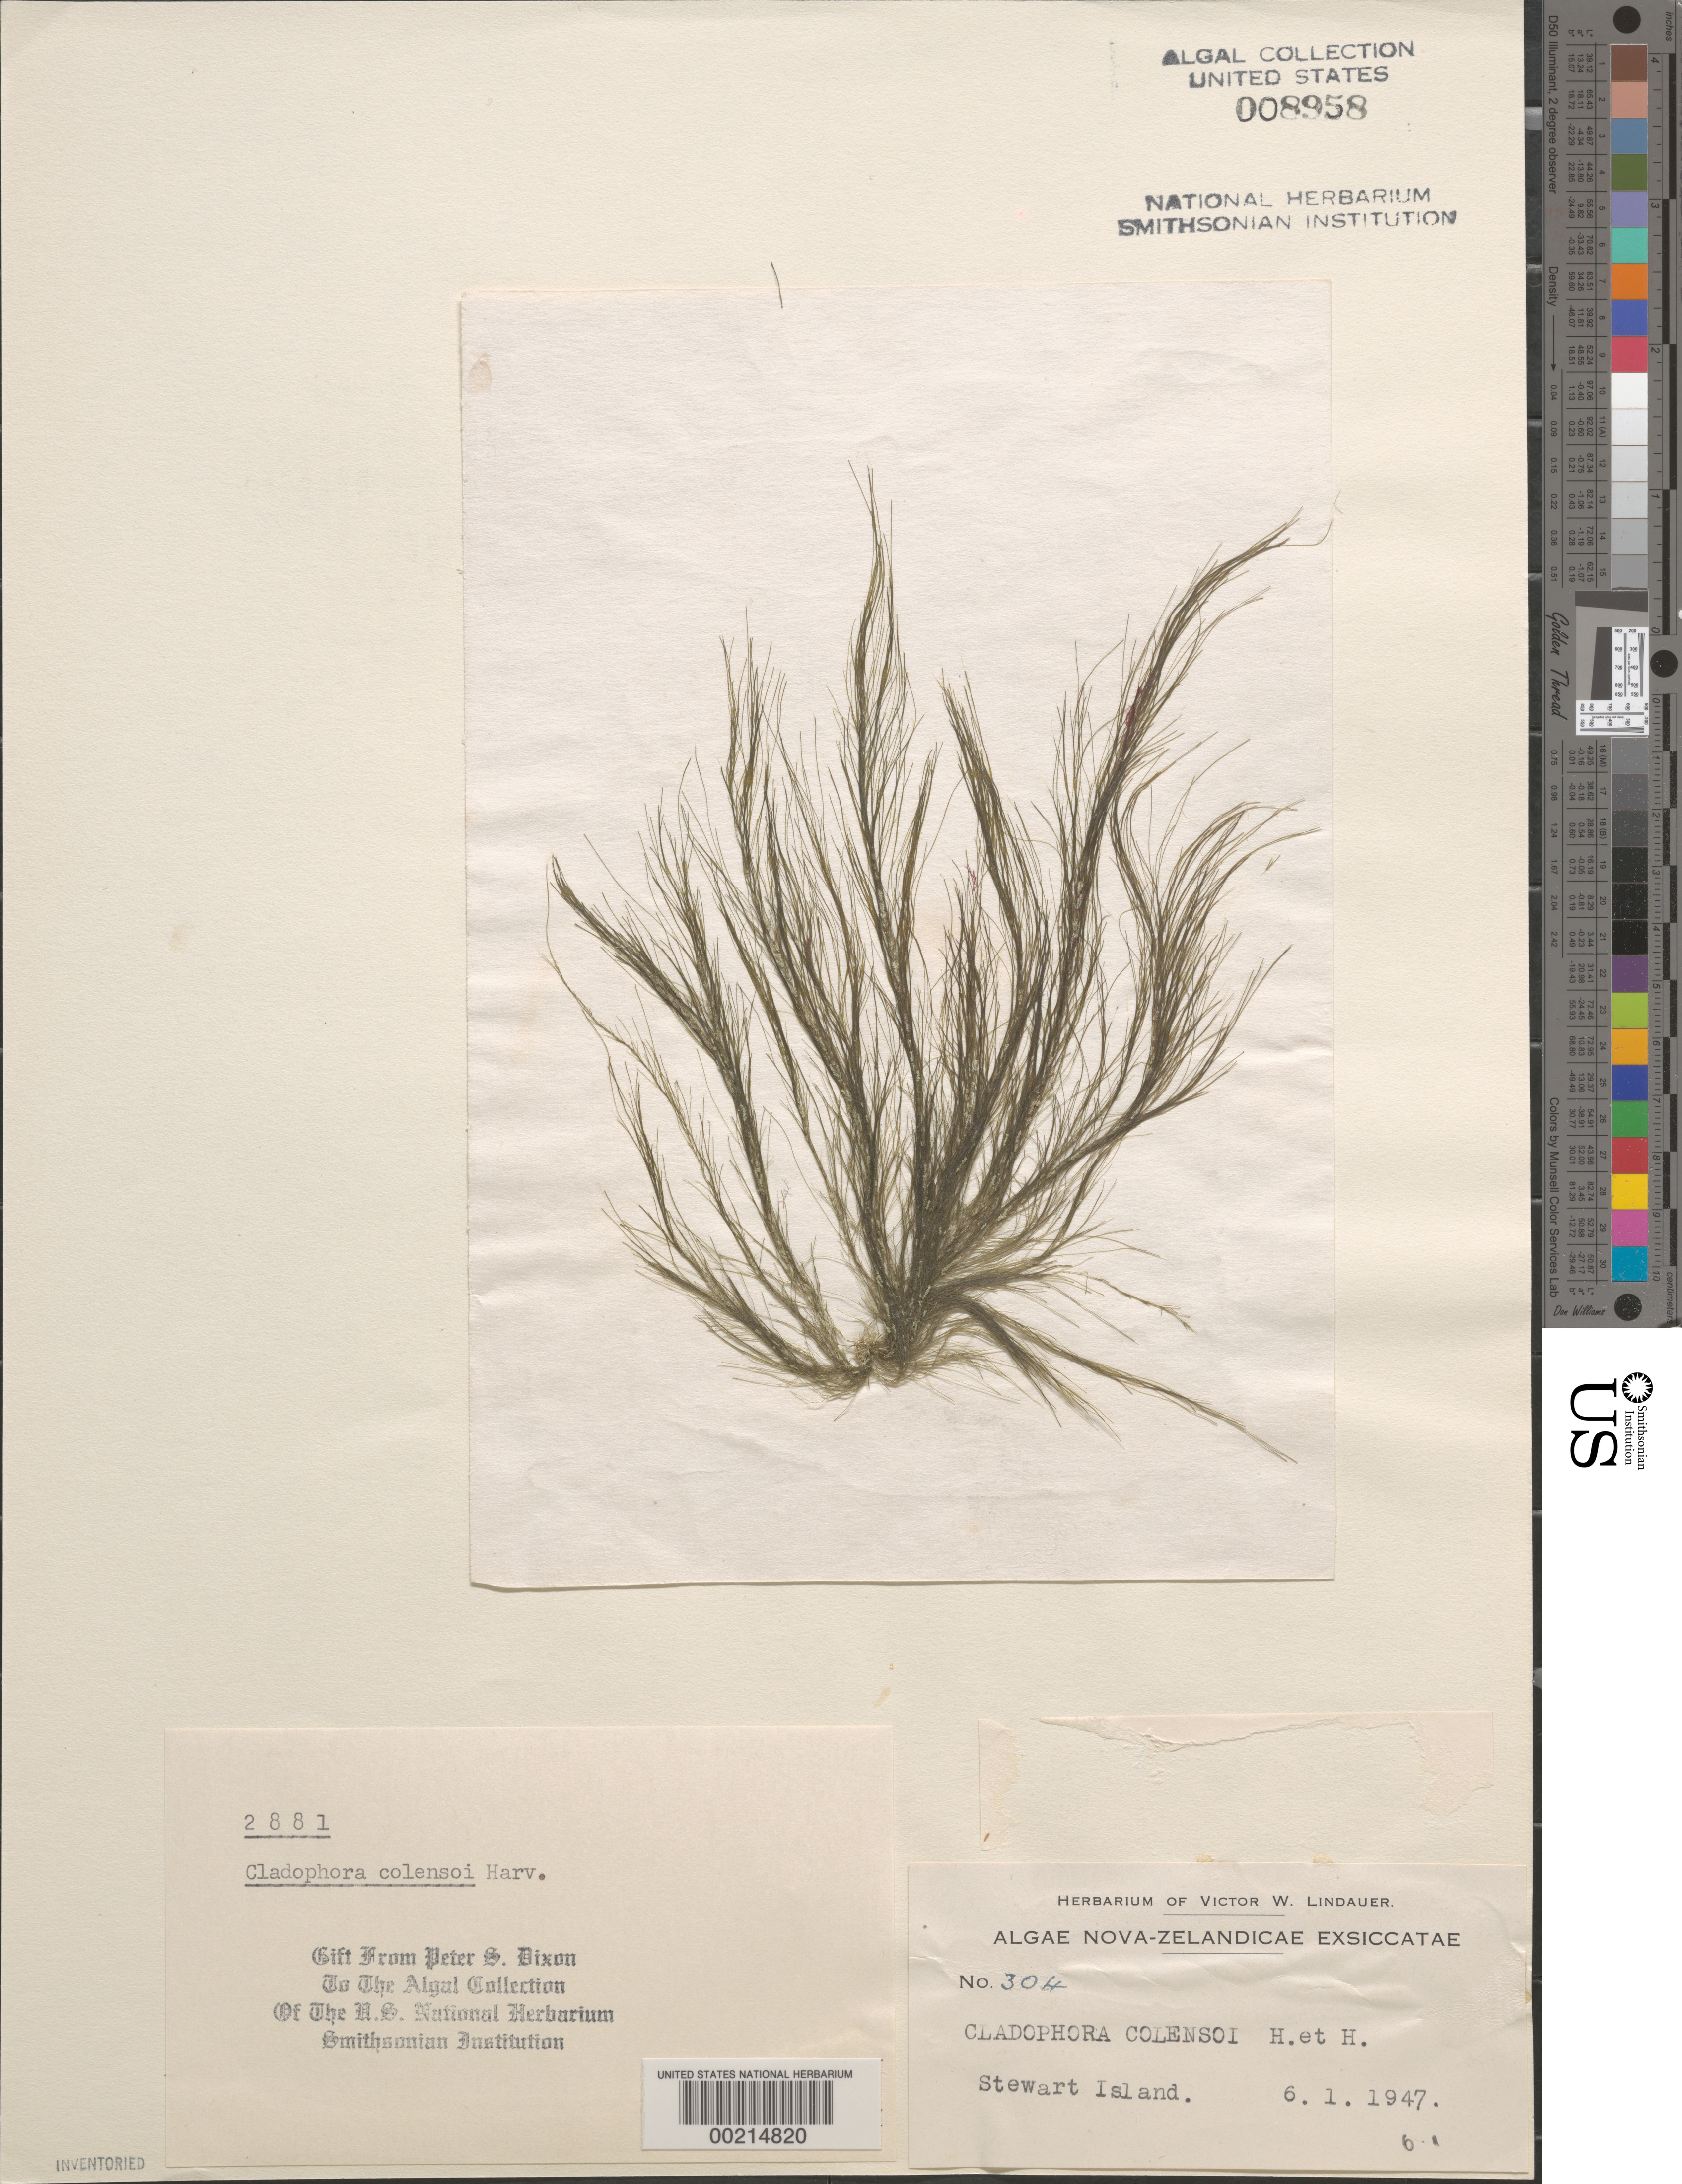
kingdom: Plantae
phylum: Chlorophyta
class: Ulvophyceae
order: Cladophorales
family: Cladophoraceae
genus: Cladophora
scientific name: Cladophora colensoi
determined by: Dixon, P. S.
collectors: V. Lindauer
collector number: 304 & PSD 2881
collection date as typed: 06 Jan 1947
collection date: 1947-01-06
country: New Zealand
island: Stewart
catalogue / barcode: US 8958